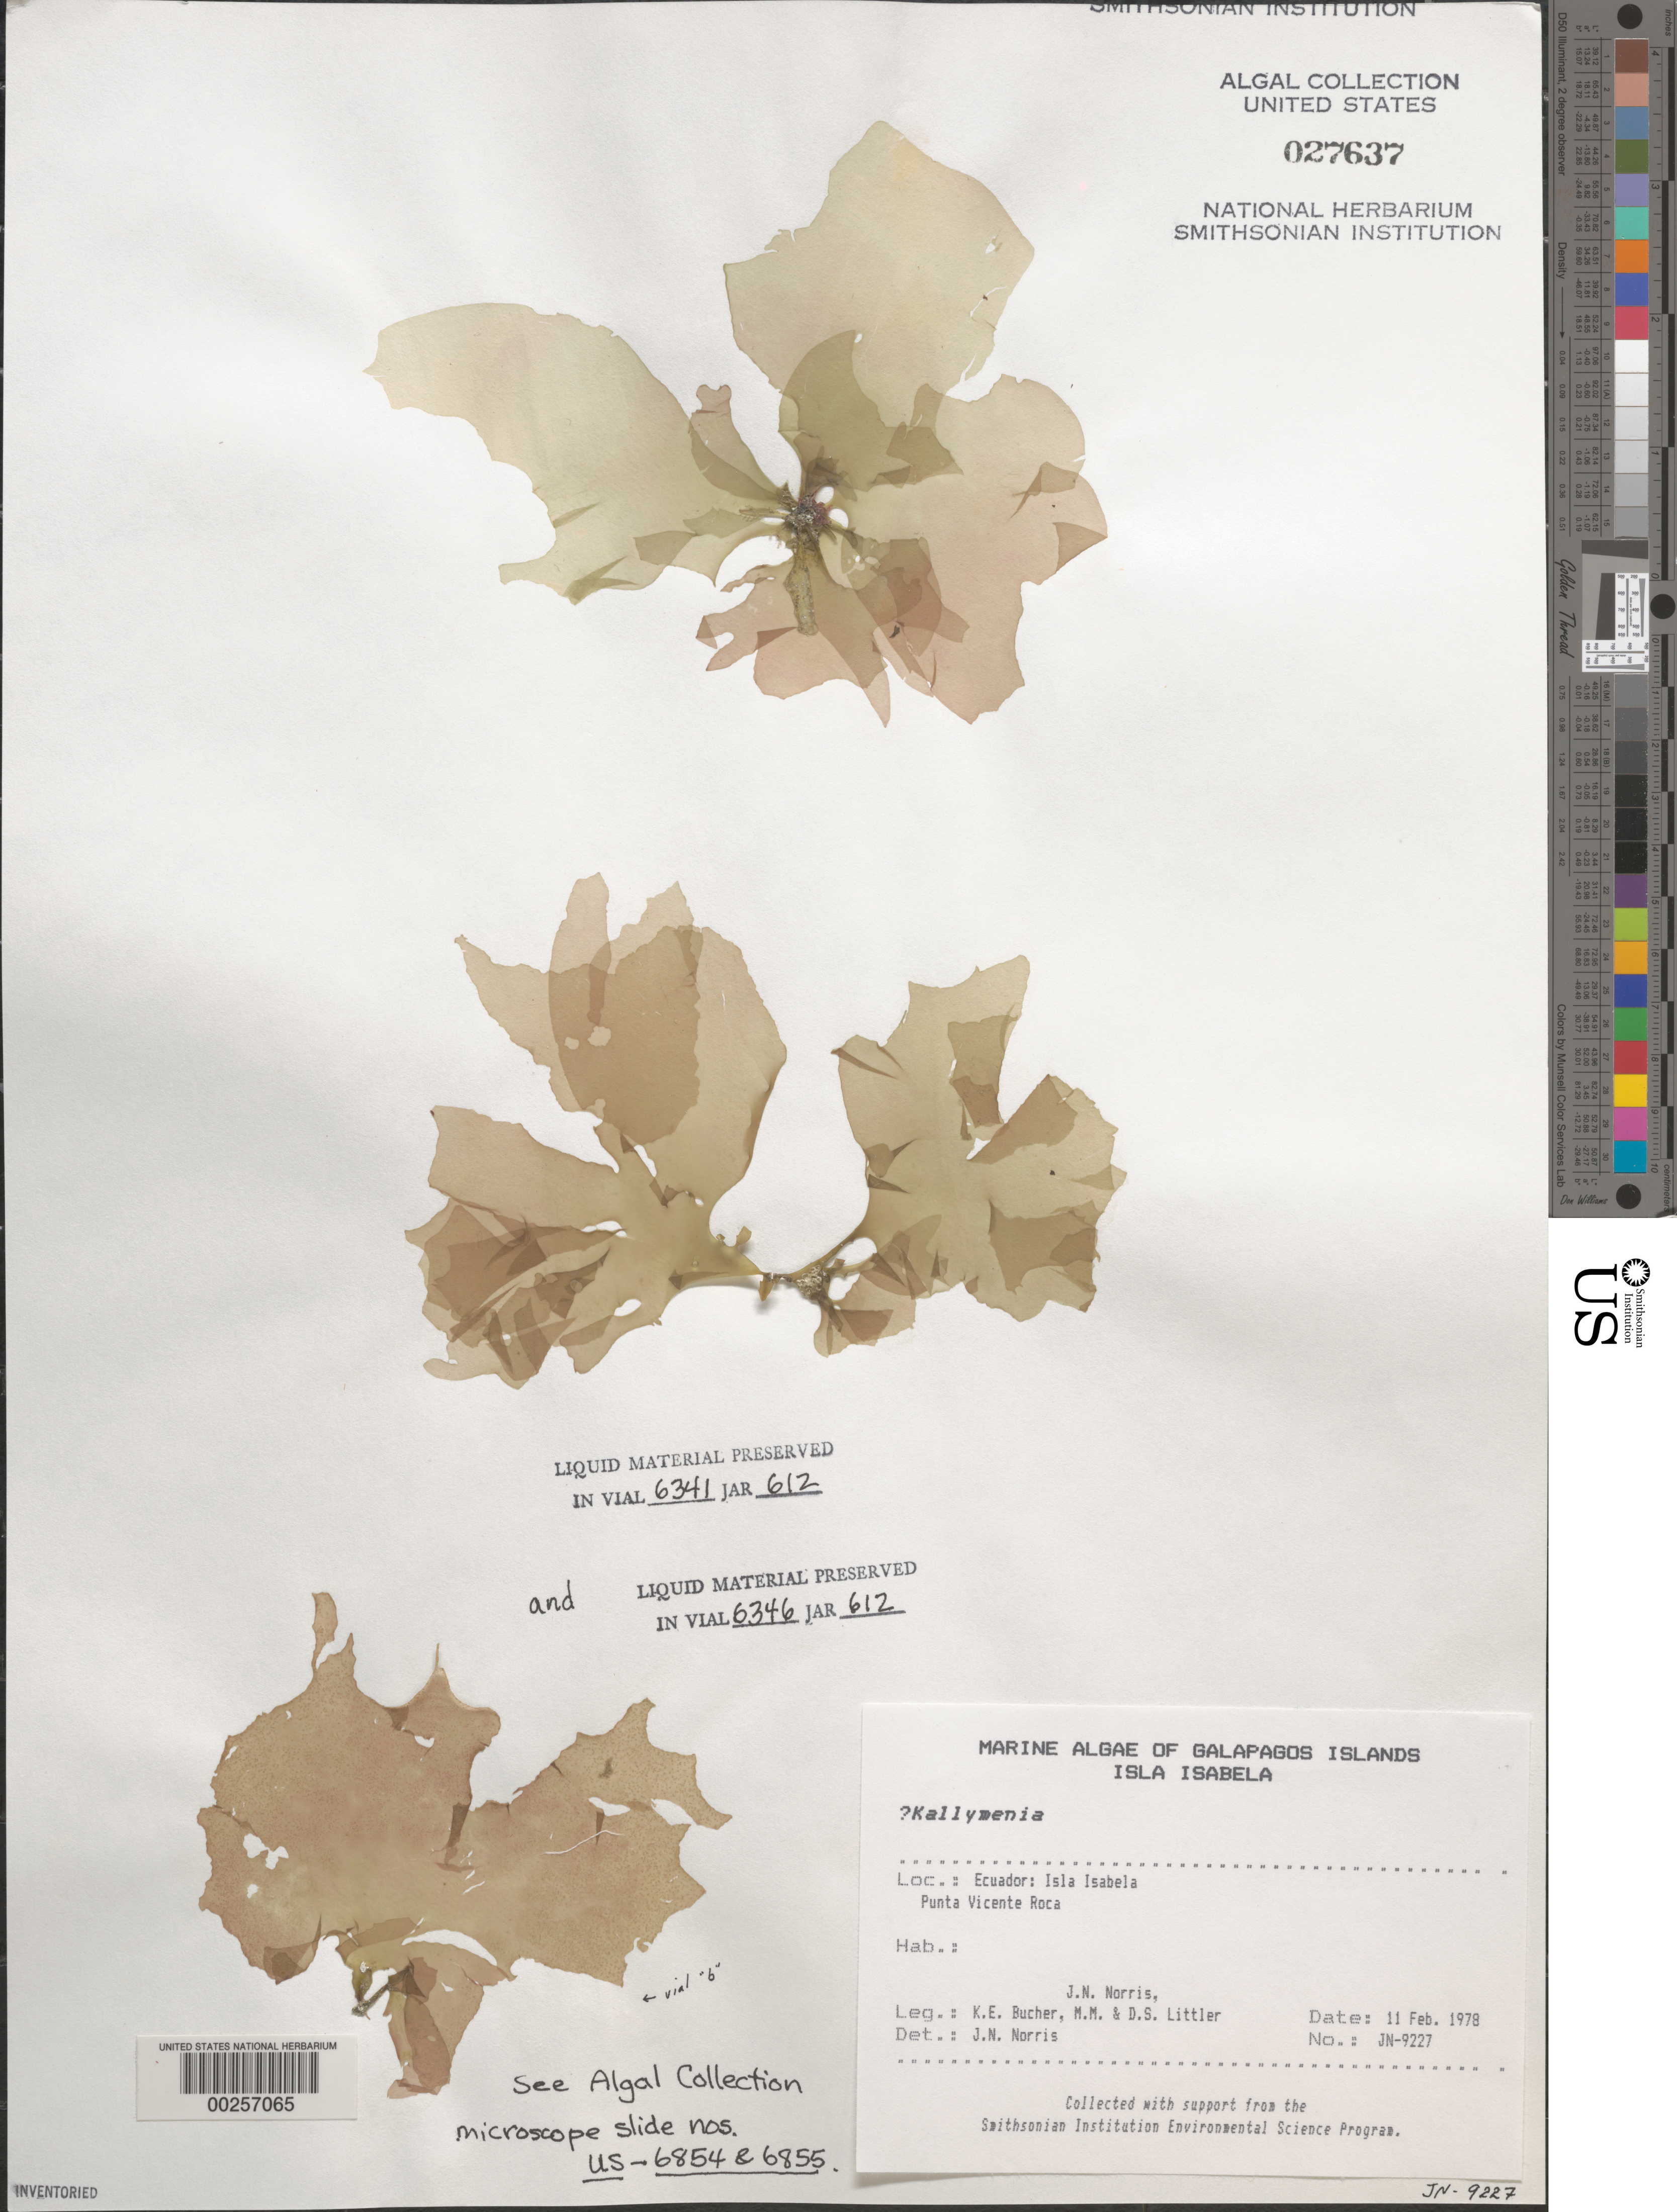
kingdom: Plantae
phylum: Rhodophyta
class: Florideophyceae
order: Gigartinales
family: Kallymeniaceae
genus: Kallymenia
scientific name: Kallymenia sp.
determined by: Norris, James N.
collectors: J. N. Norris, K. E. Bucher, M. M. Littler & D. S. Littler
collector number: JN-9227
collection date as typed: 11 Feb 1978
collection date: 1978-02-11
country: Ecuador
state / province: Colón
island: Isabela [Albemarle]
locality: Punta Vicente Roca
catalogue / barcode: US 27637